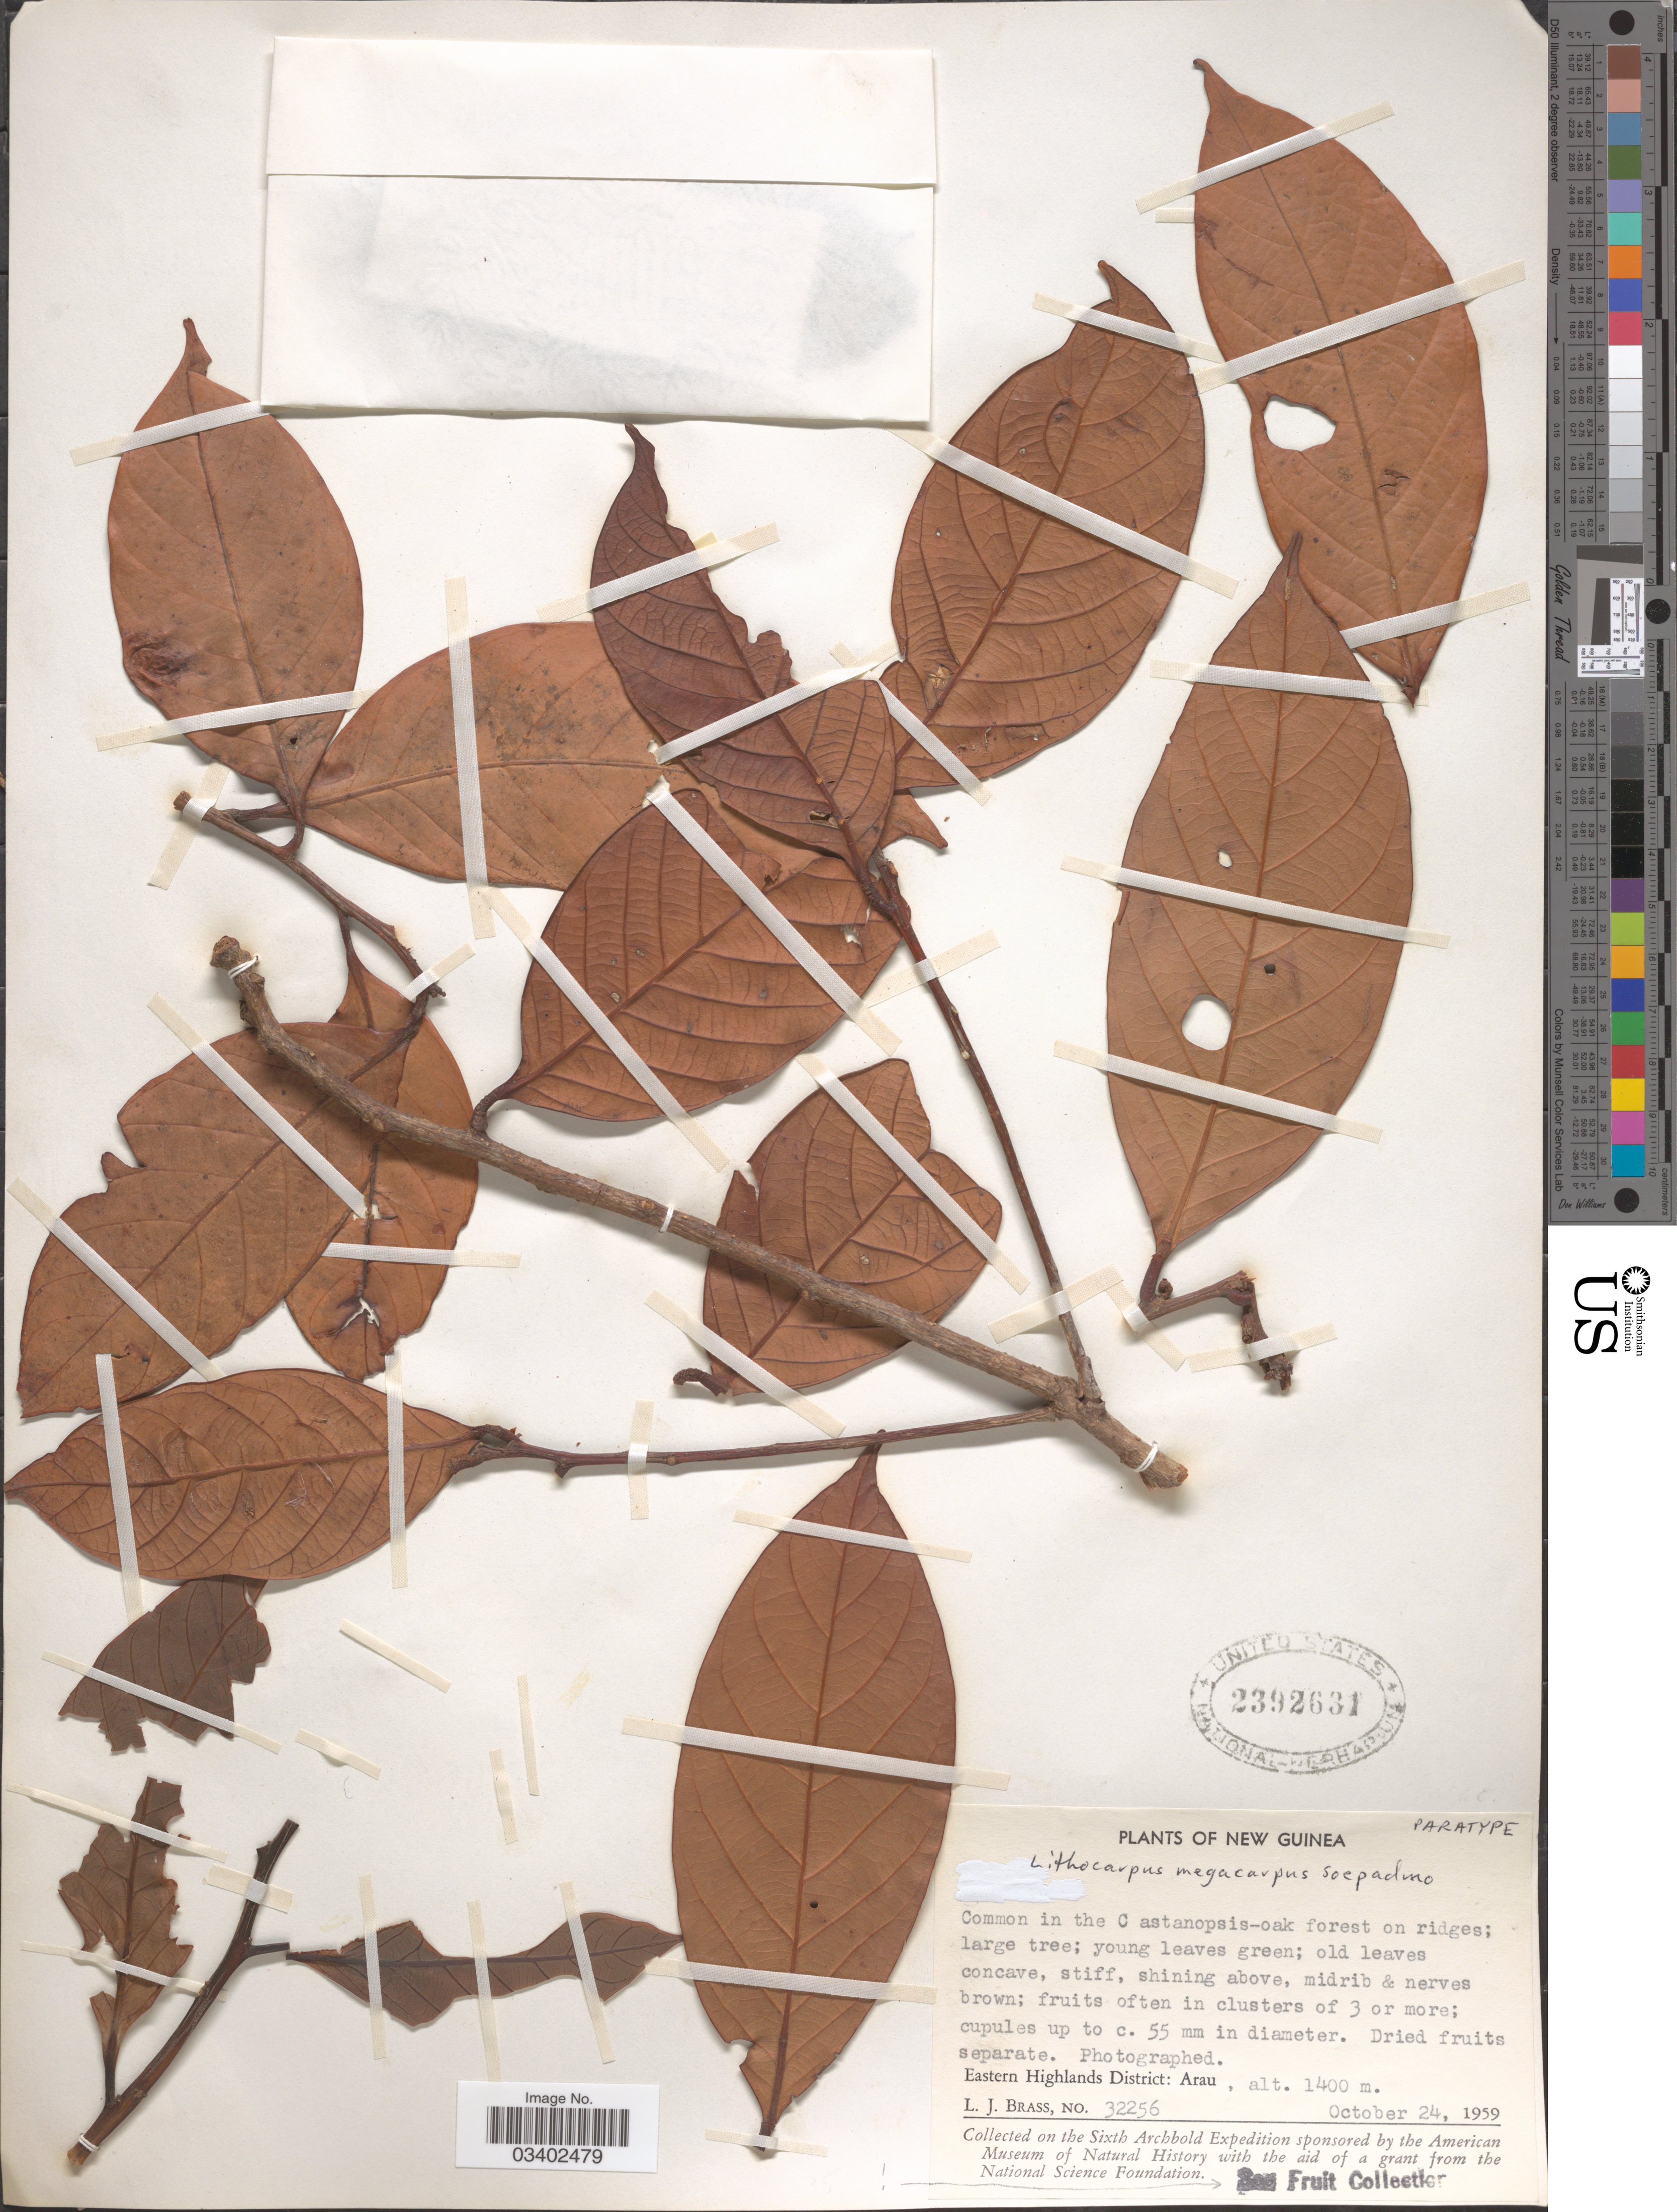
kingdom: Plantae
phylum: Tracheophyta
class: Magnoliopsida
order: Fagales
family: Fagaceae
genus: Lithocarpus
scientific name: Lithocarpus megacarpus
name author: Soepadmo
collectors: L. J. Brass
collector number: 32256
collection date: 1959-10-24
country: Papua New Guinea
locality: New Guinea. Eastern Highlands District: Arau.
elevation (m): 1400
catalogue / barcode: US 2392631